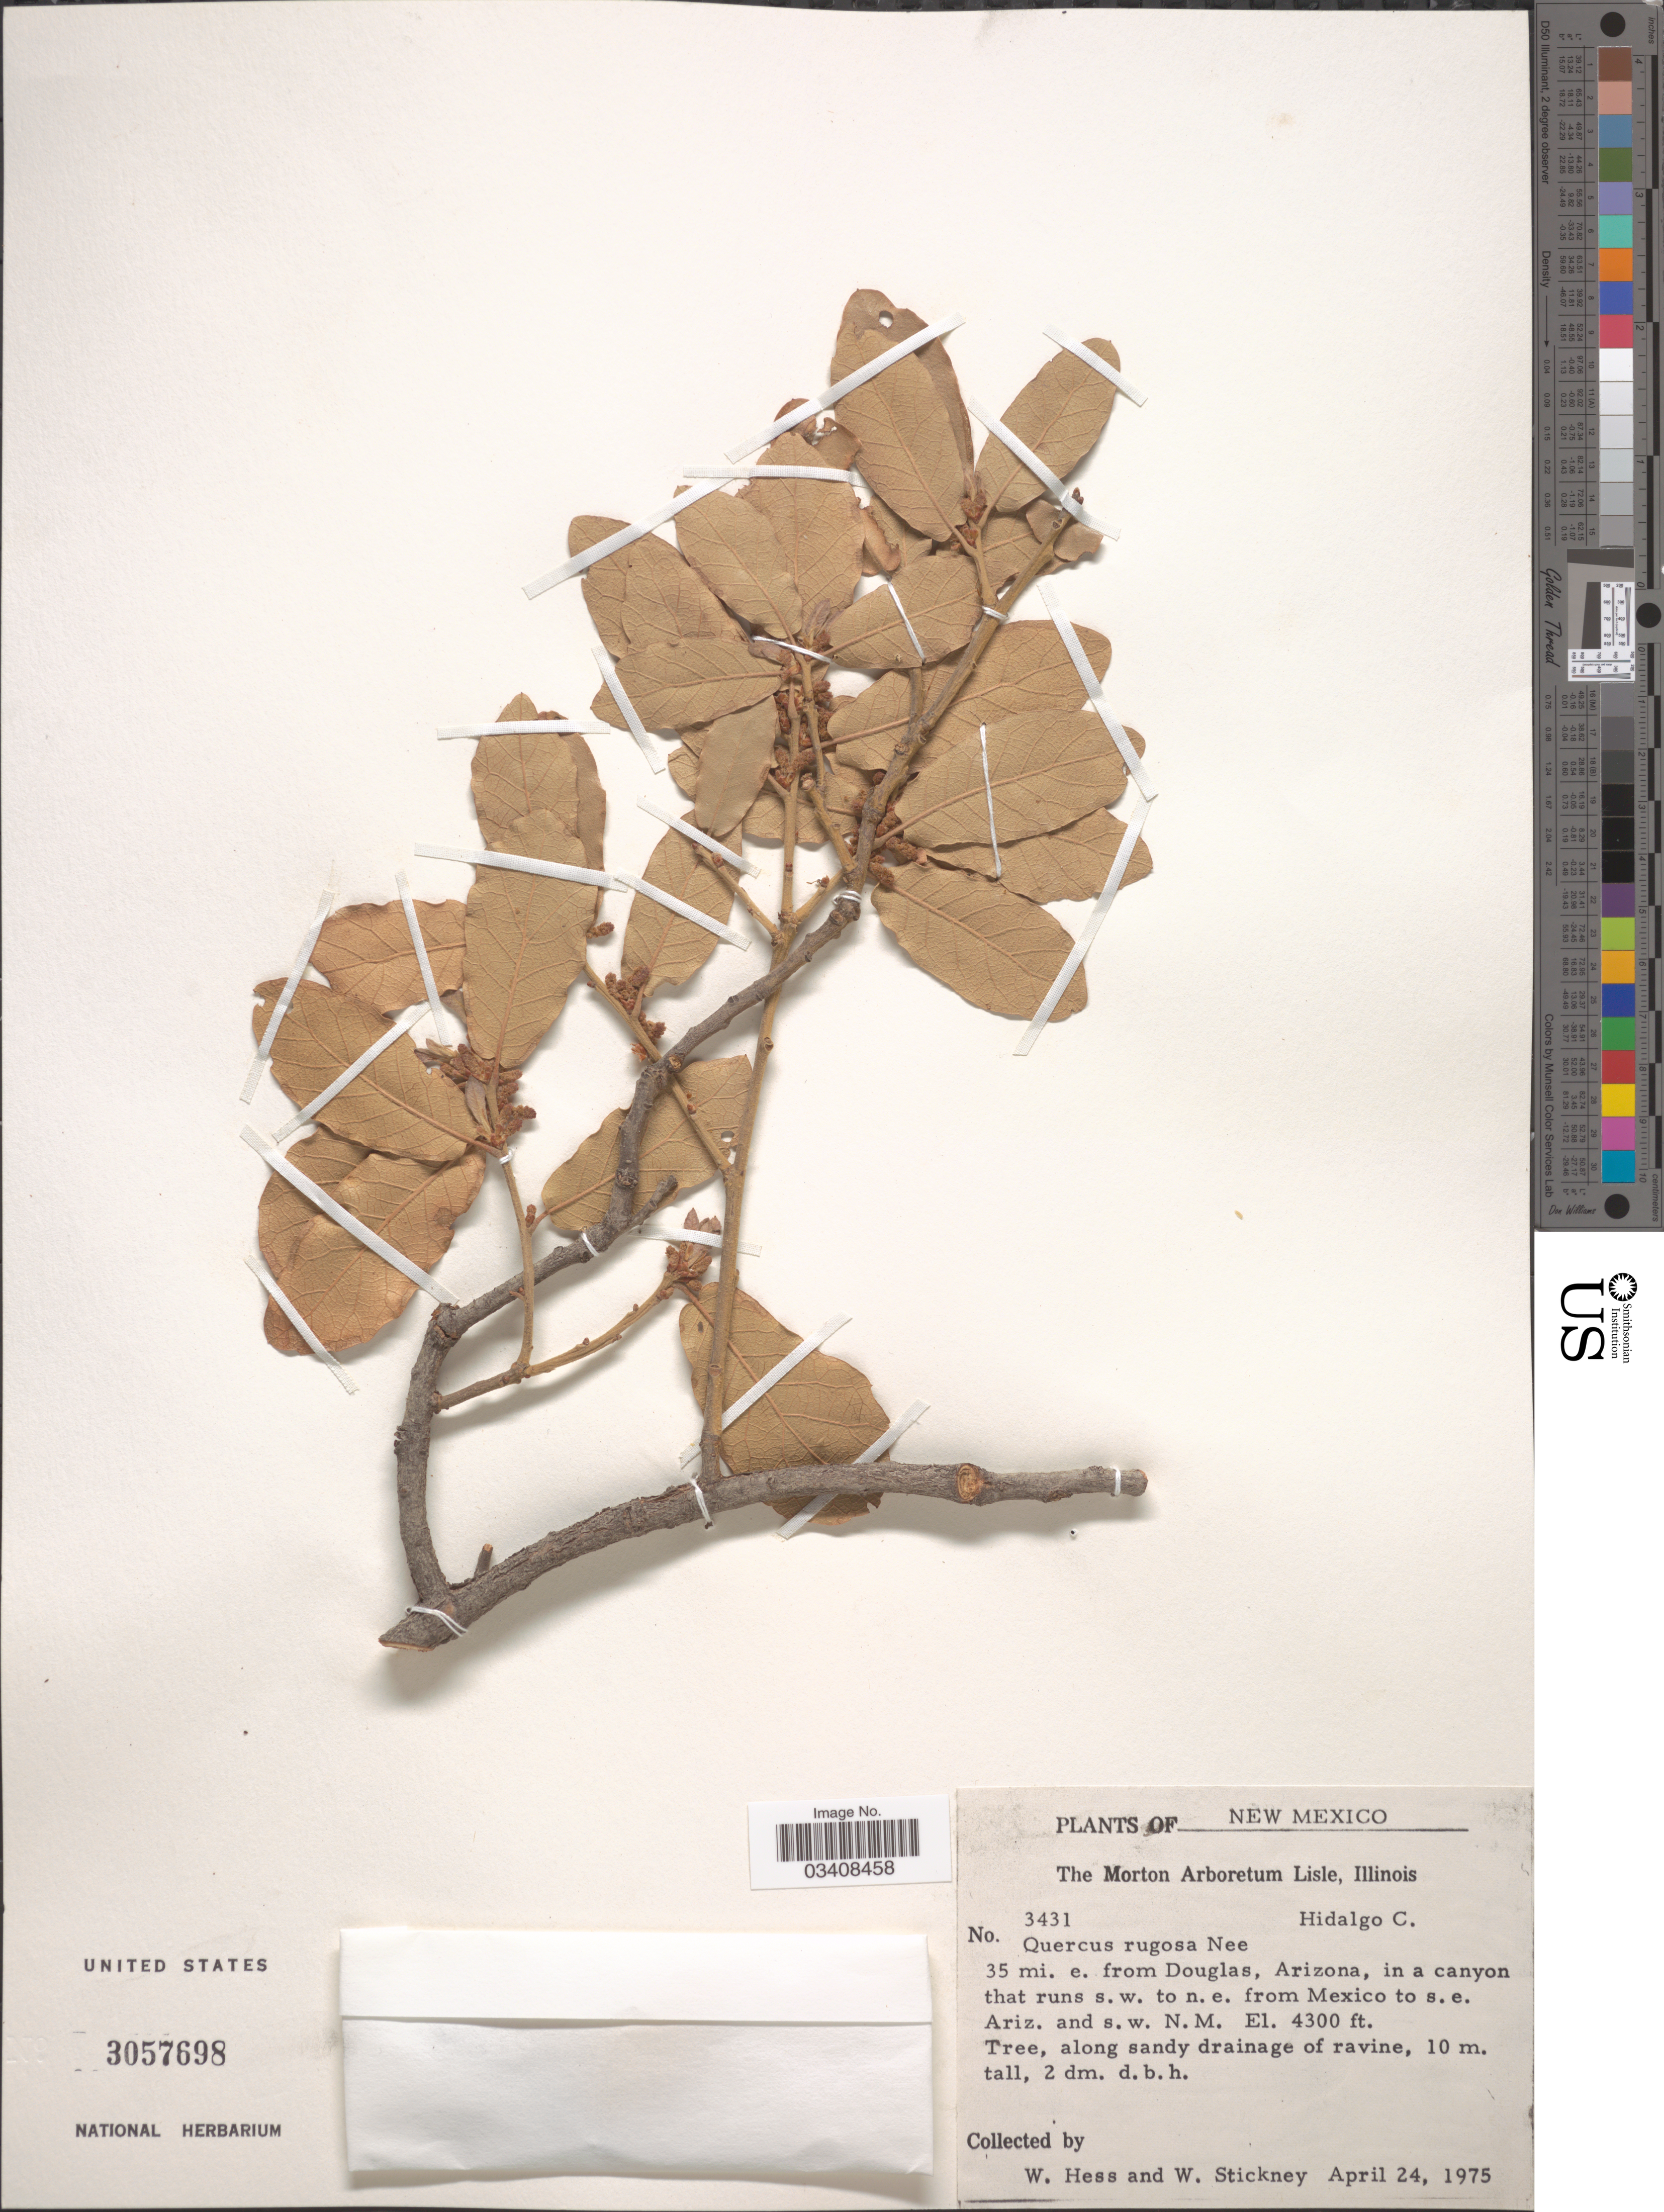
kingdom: Plantae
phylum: Tracheophyta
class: Magnoliopsida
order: Fagales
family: Fagaceae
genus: Quercus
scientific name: Quercus rugosa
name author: Née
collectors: W. Hess & W. Stickney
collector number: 3431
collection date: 1975-04-24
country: United States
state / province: New Mexico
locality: Hidalgo C. 35 mi. e. from Douglas, Arizona, in a canyon that runs s.w. to n.e. from Mexico to s.e. Ariz. and s.w. N.M.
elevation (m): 1311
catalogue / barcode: US 3057698